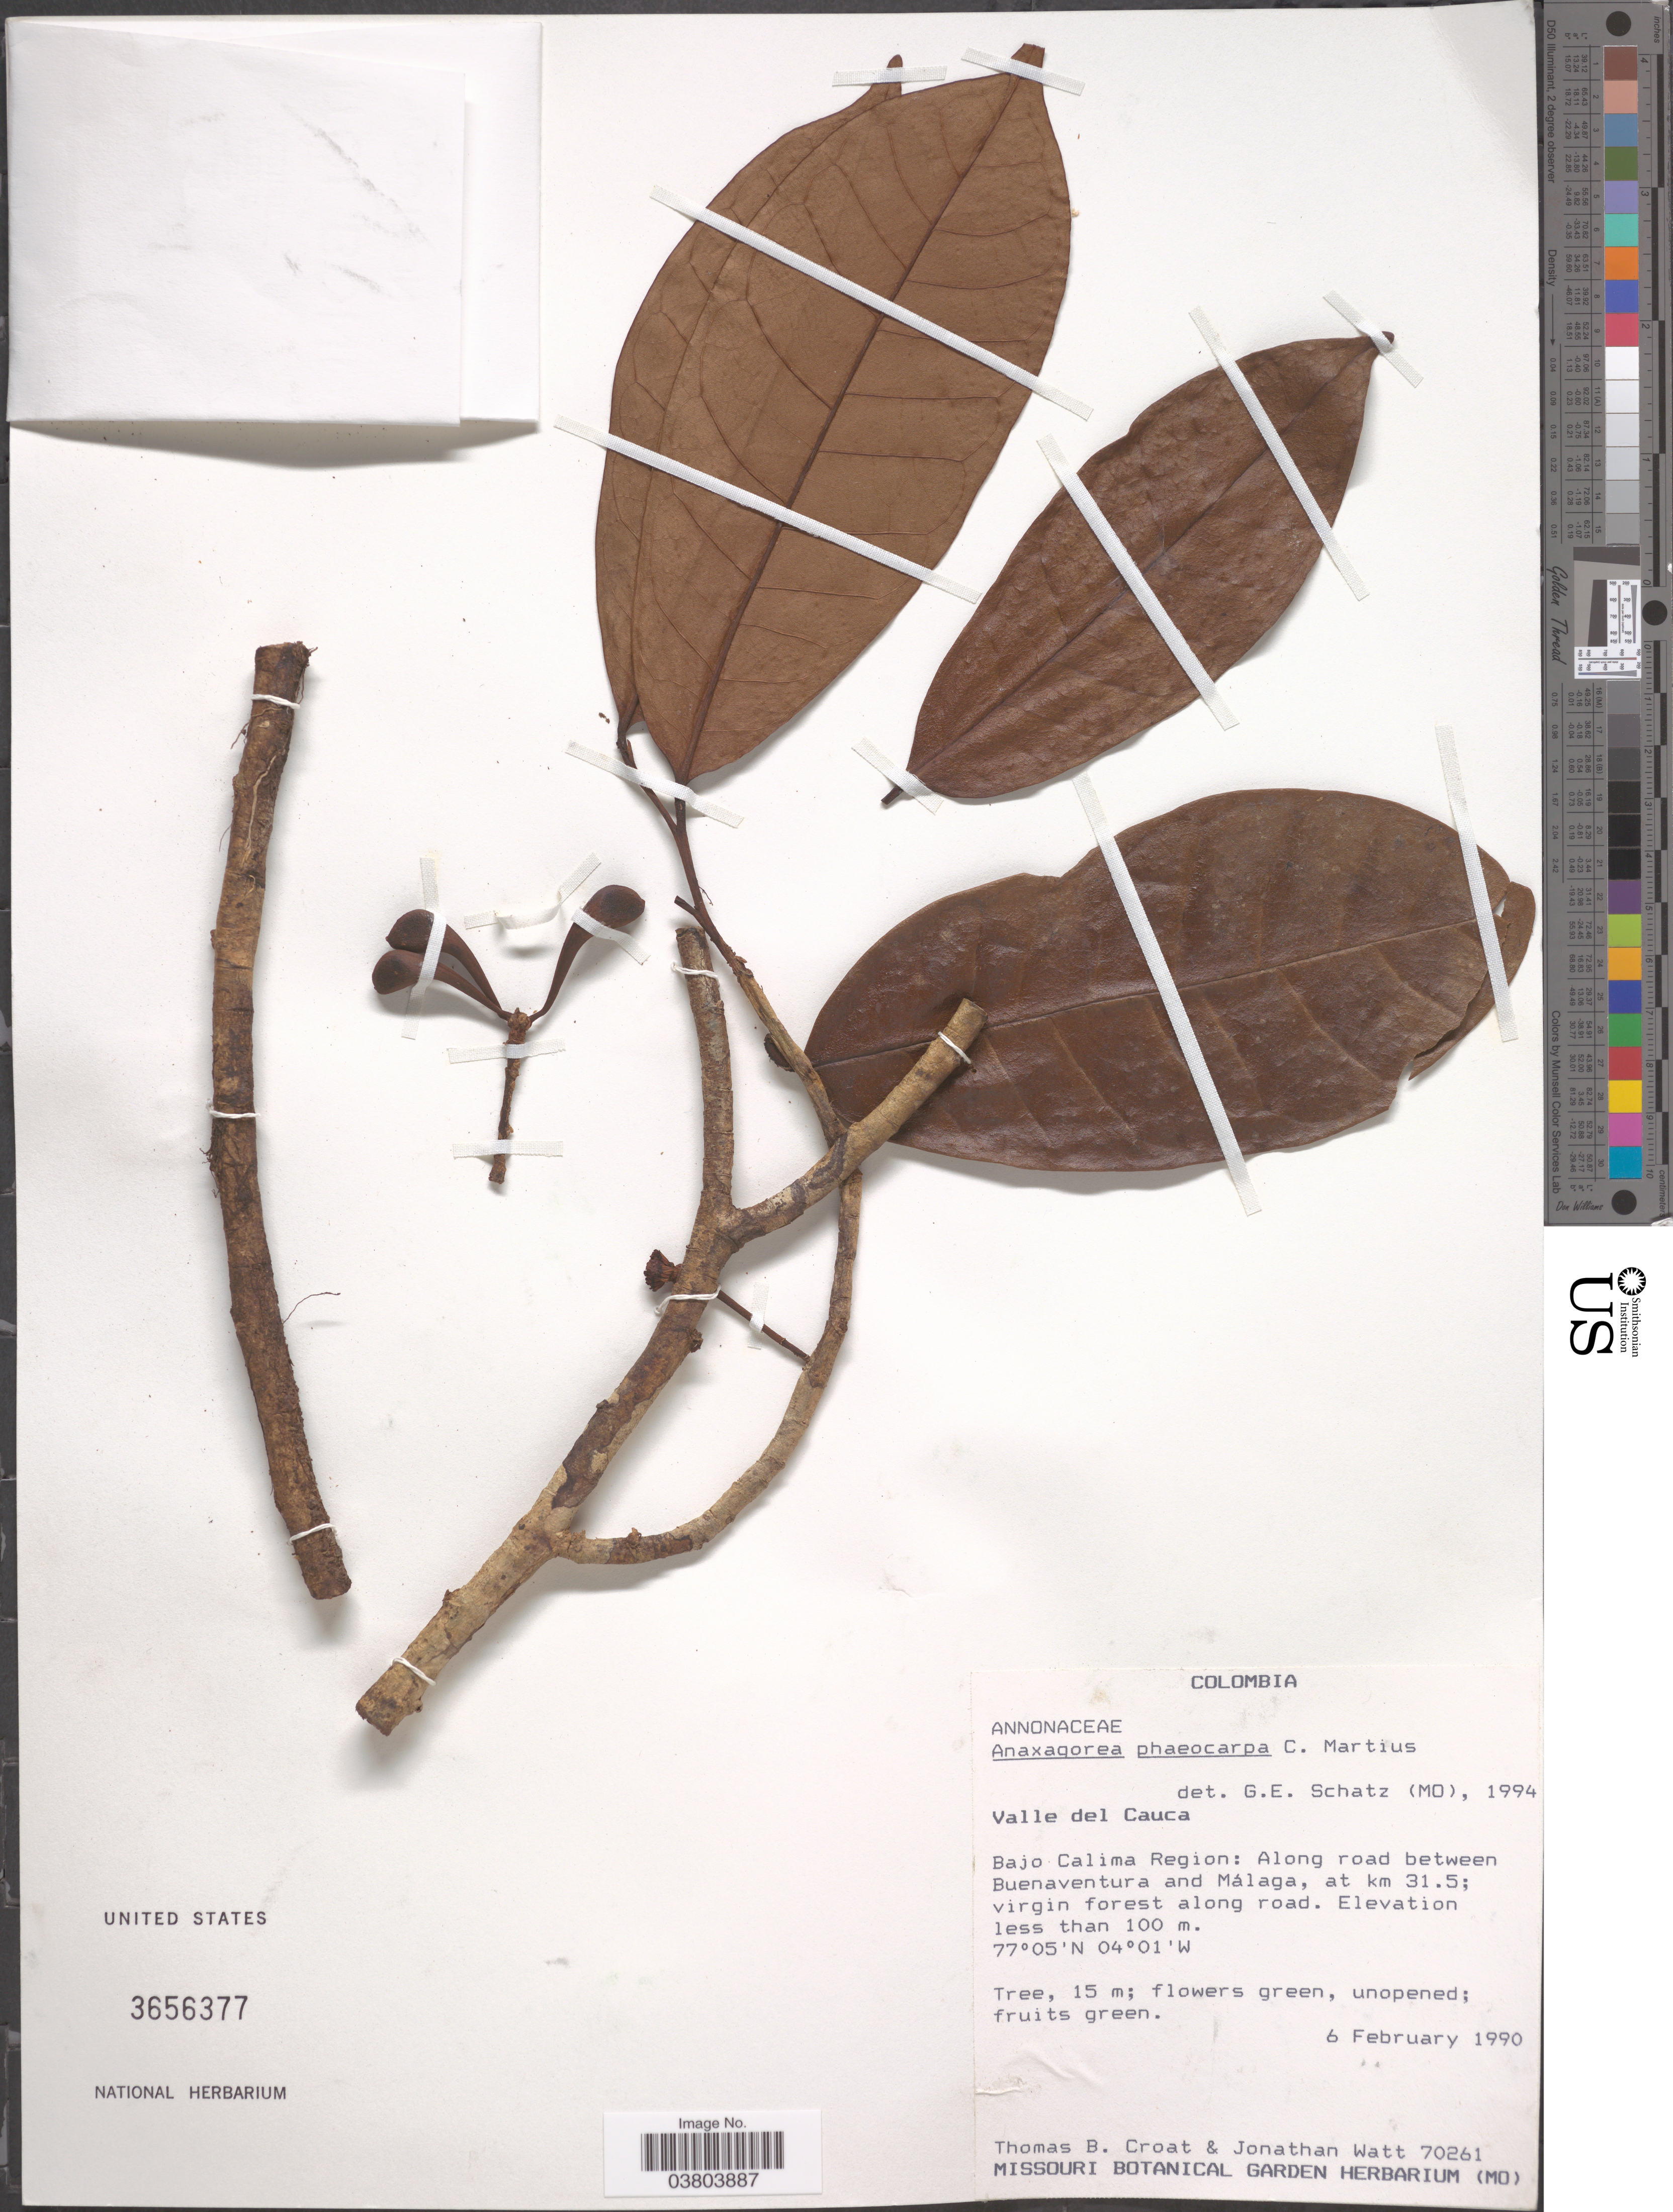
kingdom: Plantae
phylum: Tracheophyta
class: Magnoliopsida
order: Magnoliales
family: Annonaceae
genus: Anaxagorea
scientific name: Anaxagorea phaeocarpa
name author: Mart.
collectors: T. B. Croat & J. Watt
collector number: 70261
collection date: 1990-02-06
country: Colombia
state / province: Valle del Cauca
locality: Bajo Calima Region; Along road between Buenaventura and Málaga, at km 31.5.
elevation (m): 100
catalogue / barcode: US 3656377